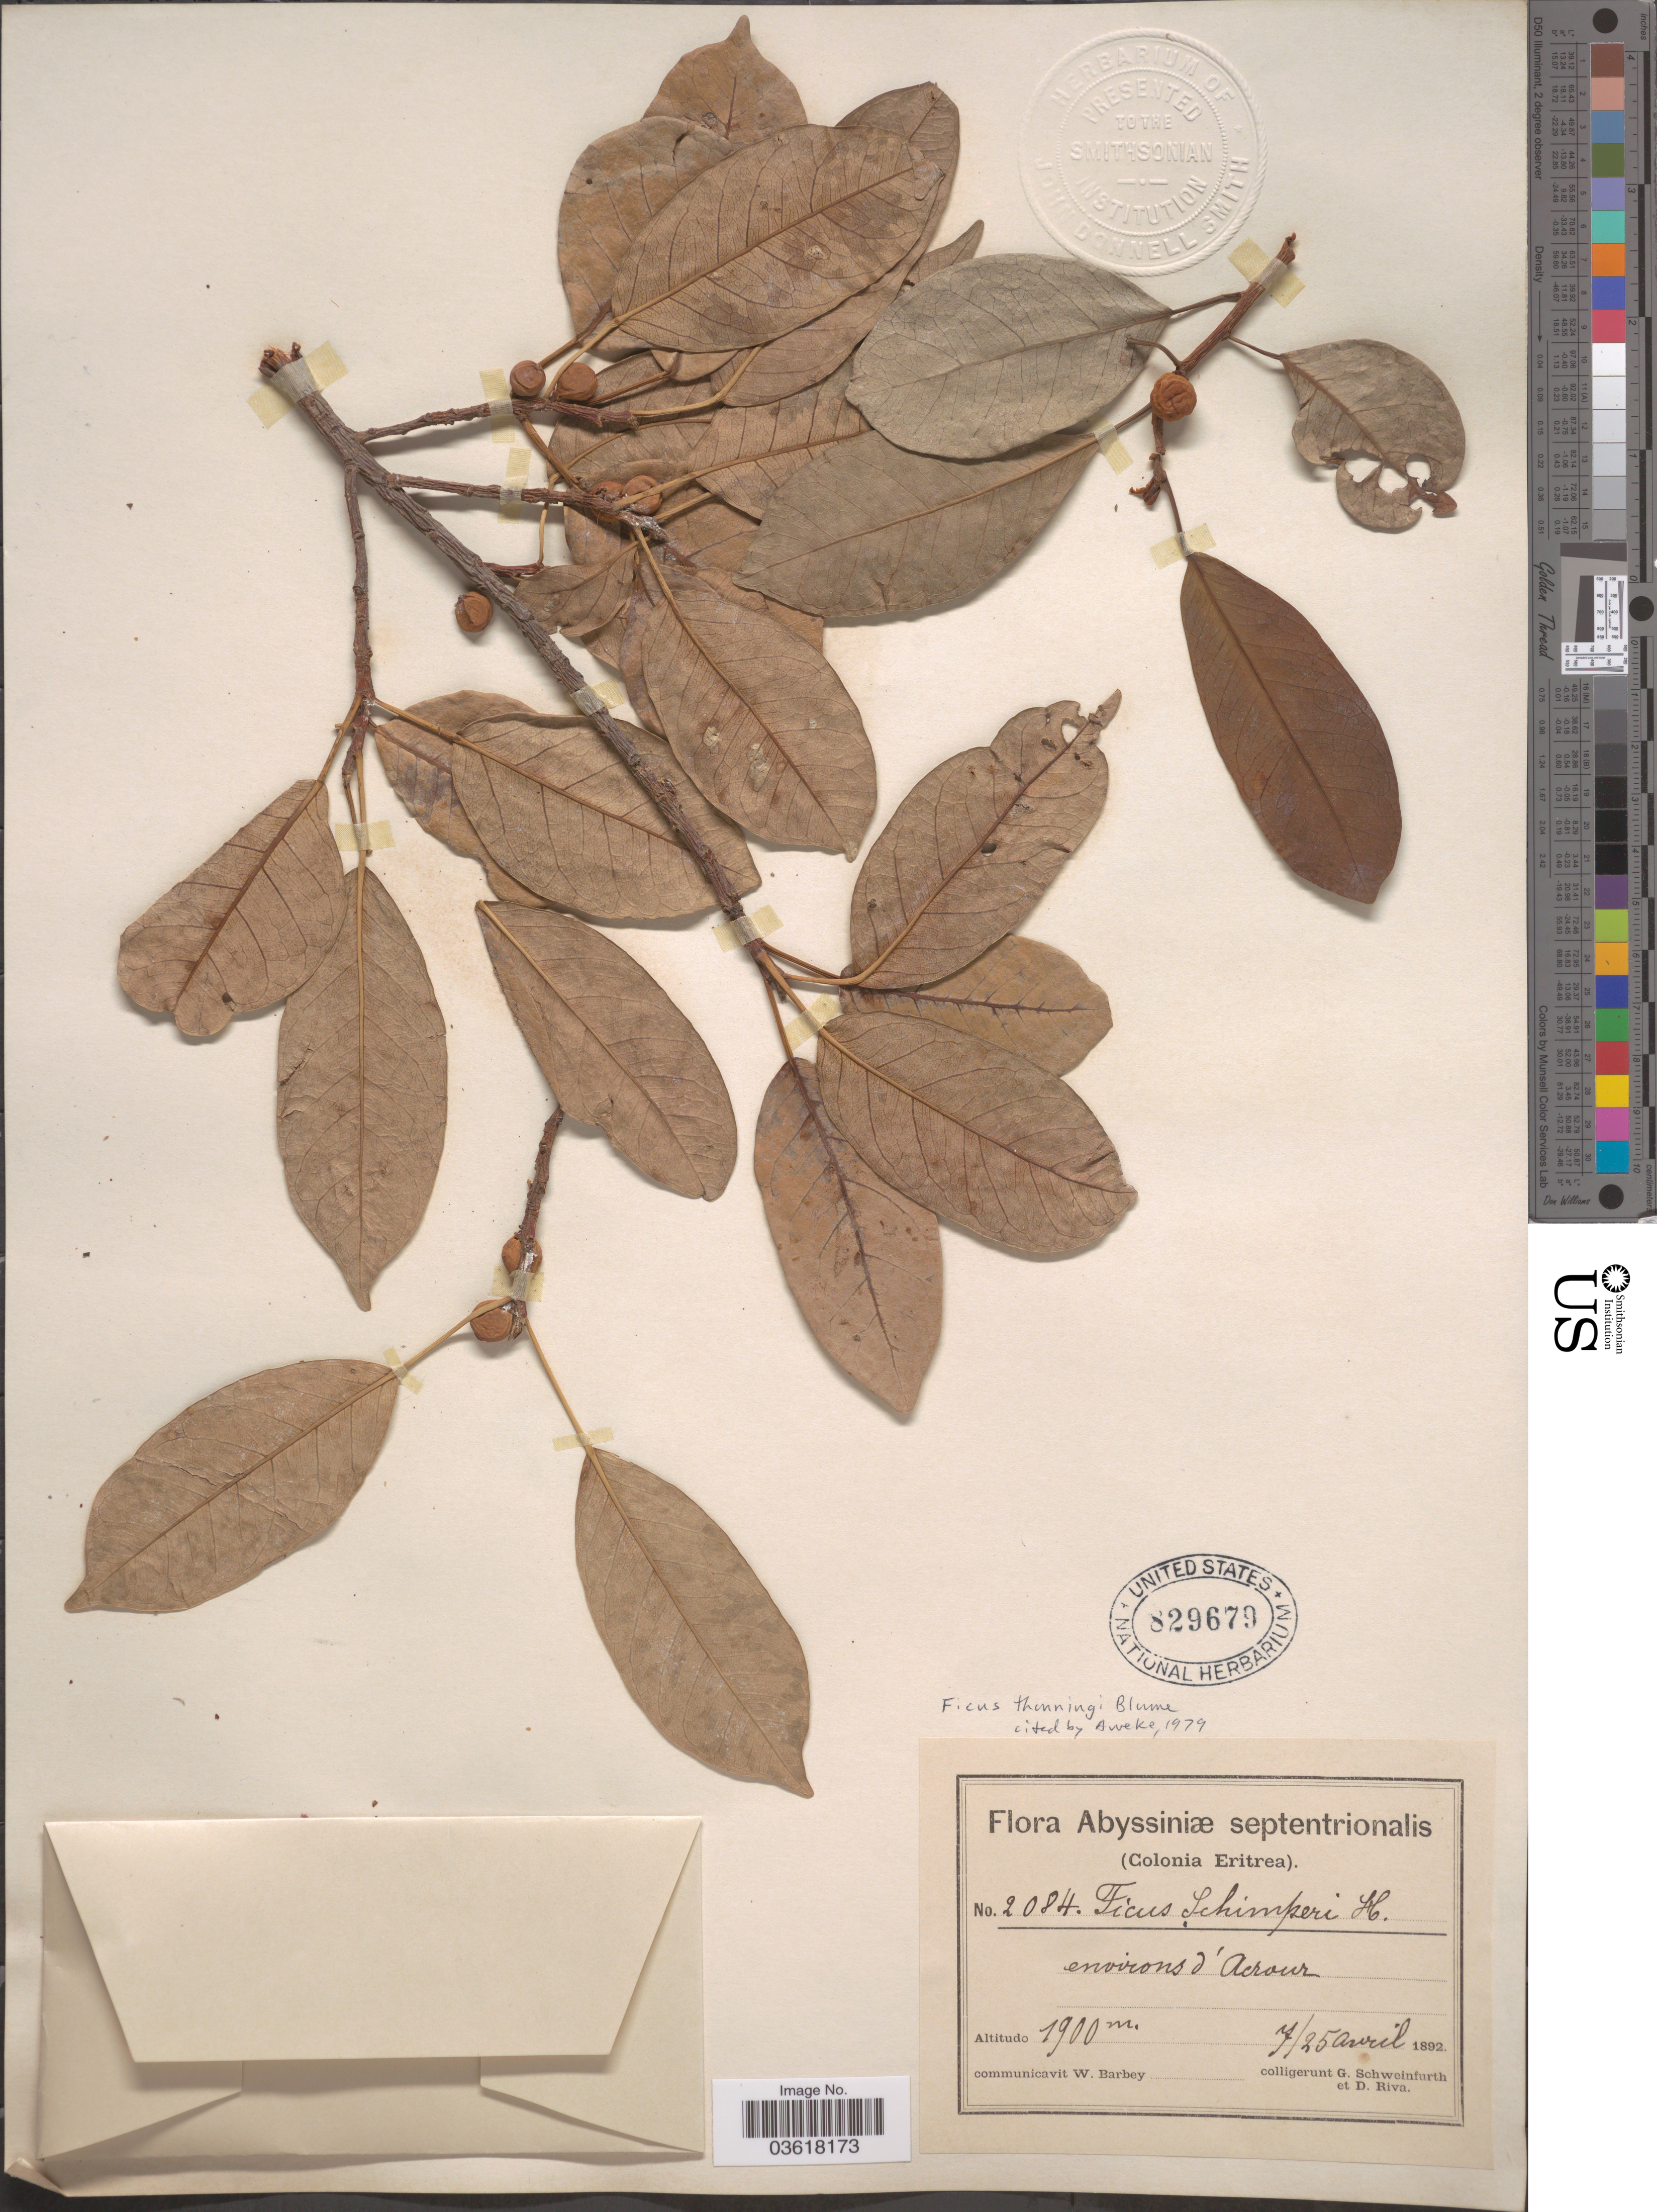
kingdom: Plantae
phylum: Tracheophyta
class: Magnoliopsida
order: Rosales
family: Moraceae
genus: Ficus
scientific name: Ficus thonningii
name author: Blume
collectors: G. A. Schweinfurth (herbarium) & D. Riva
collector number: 2084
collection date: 1892-04-07/1892-04-25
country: Eritrea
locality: Abyssiniæ septentrionalis (Colonia Eritrea). Environs d' Acrour.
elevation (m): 1900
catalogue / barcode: US 829679